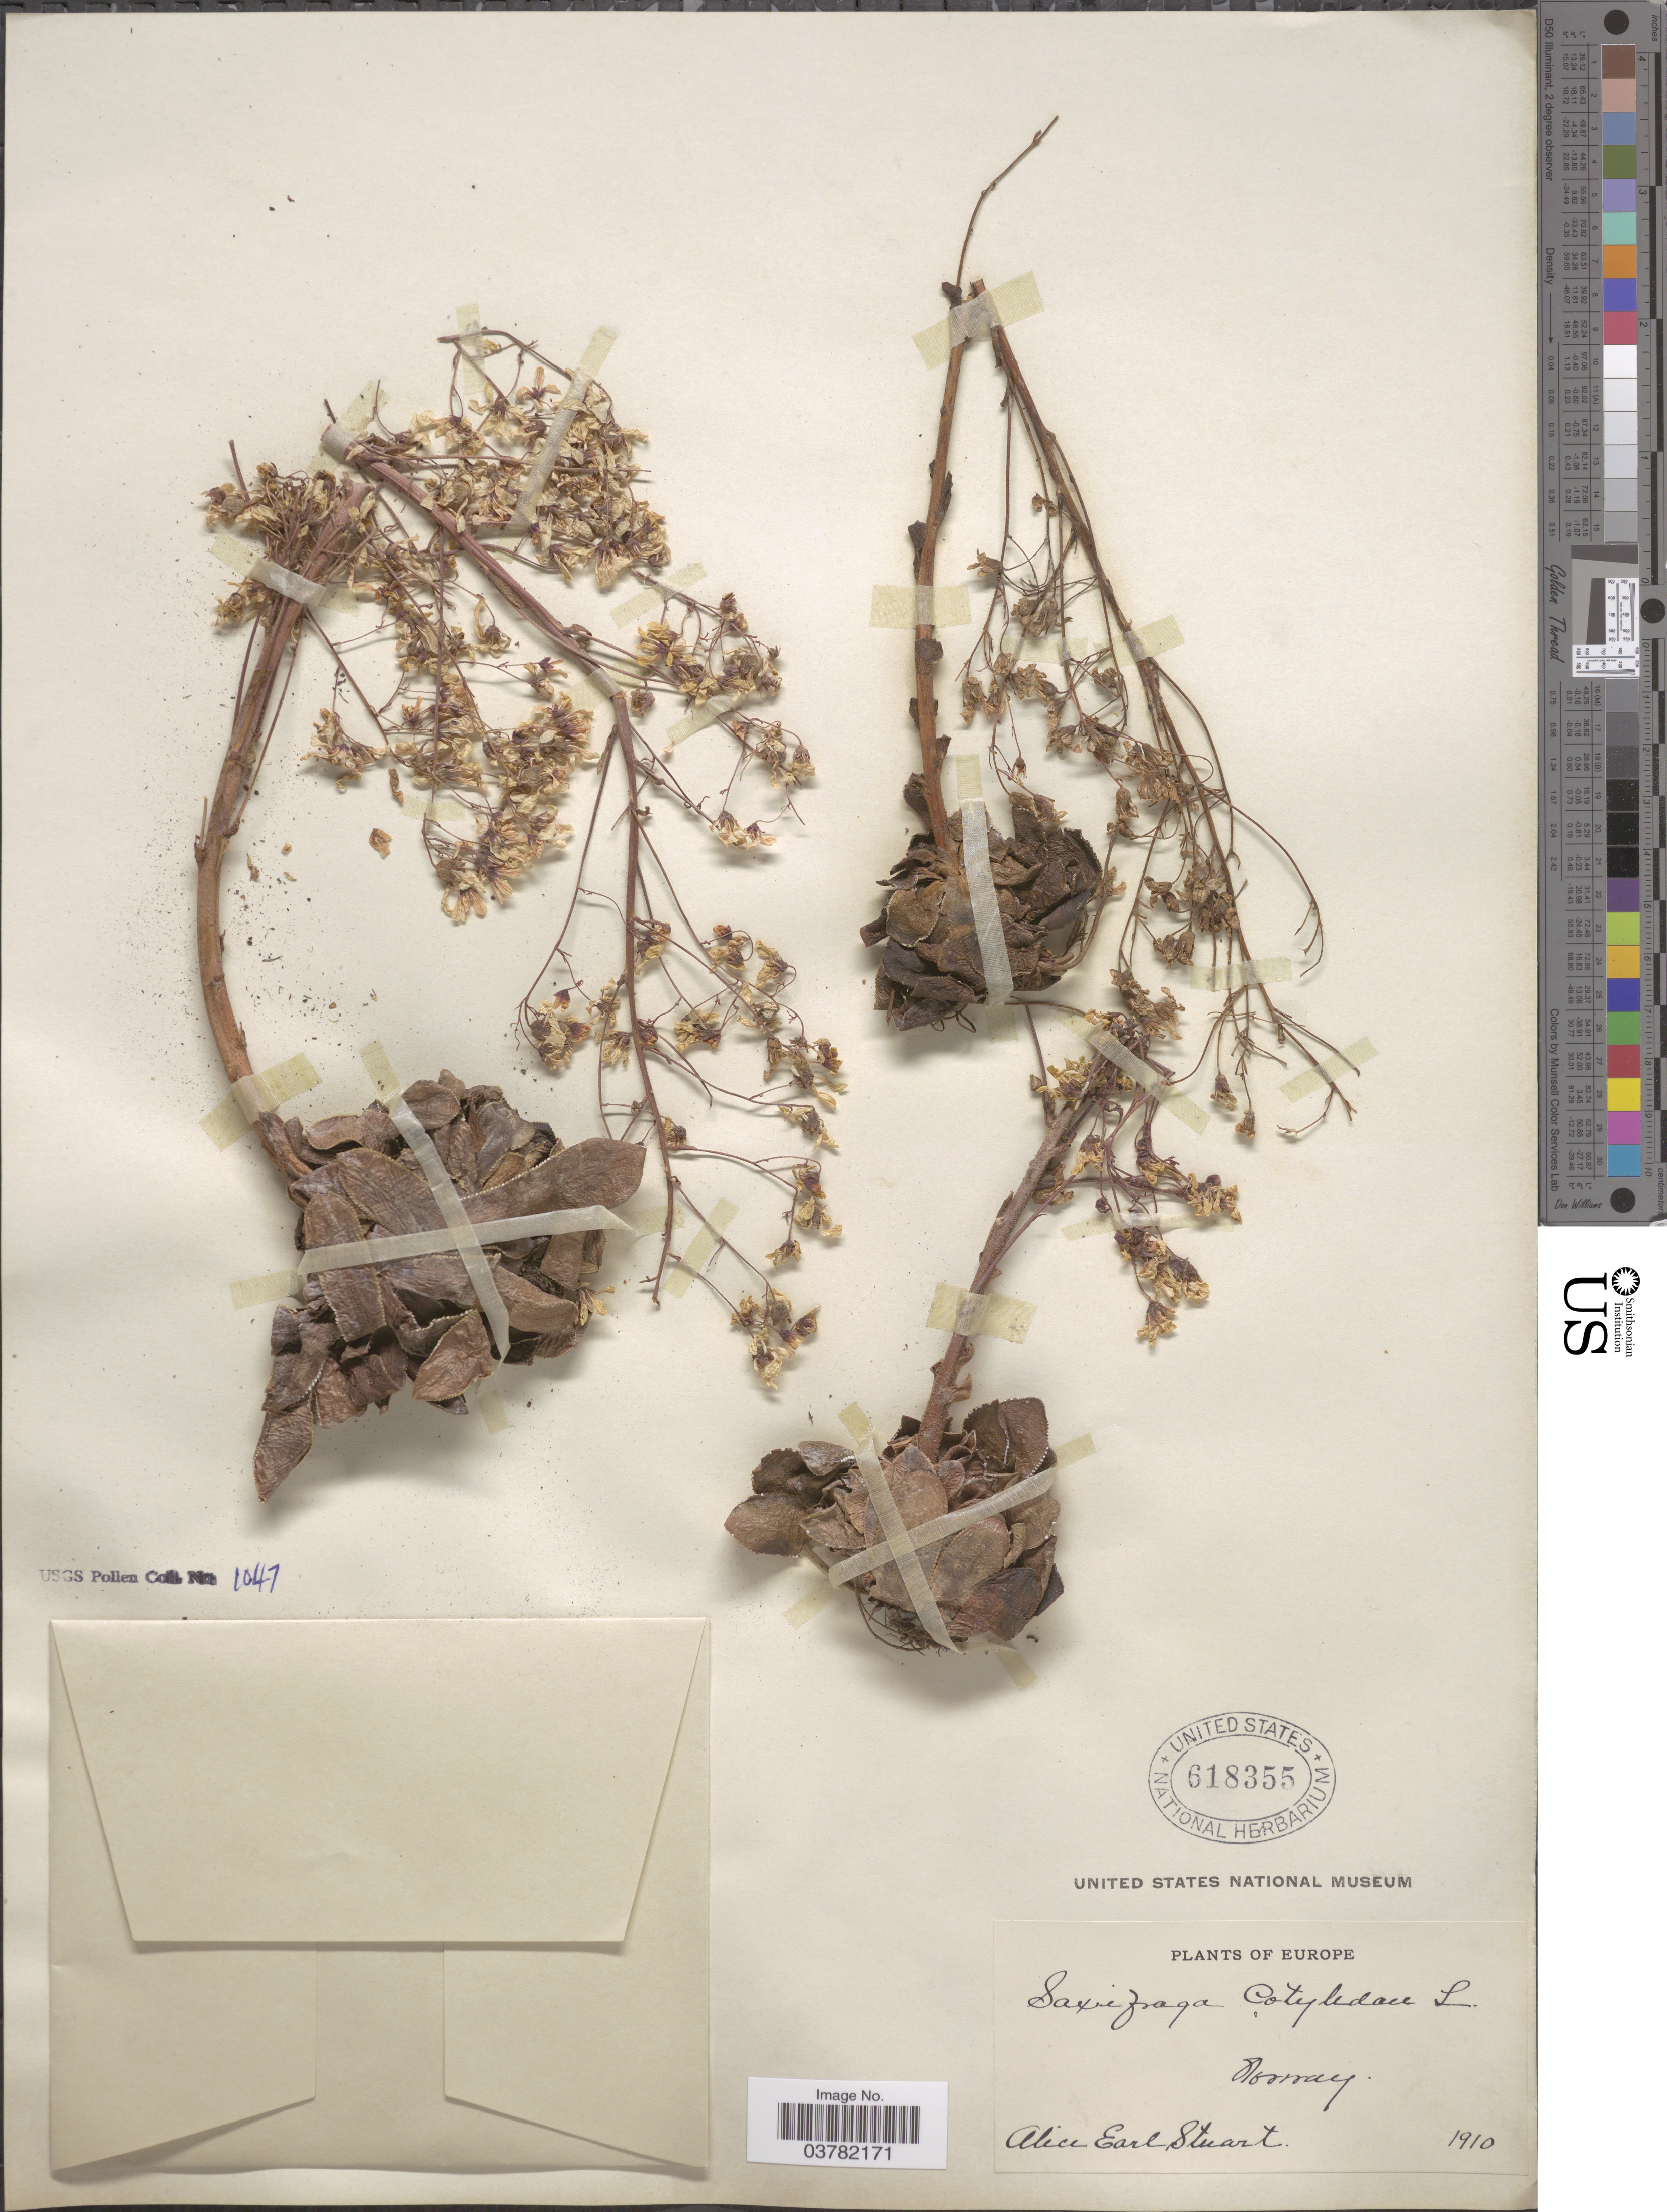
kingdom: Plantae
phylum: Tracheophyta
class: Magnoliopsida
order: Saxifragales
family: Saxifragaceae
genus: Saxifraga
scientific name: Saxifraga cotyledon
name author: L.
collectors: A. Stuart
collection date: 1910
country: Norway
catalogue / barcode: US 618355